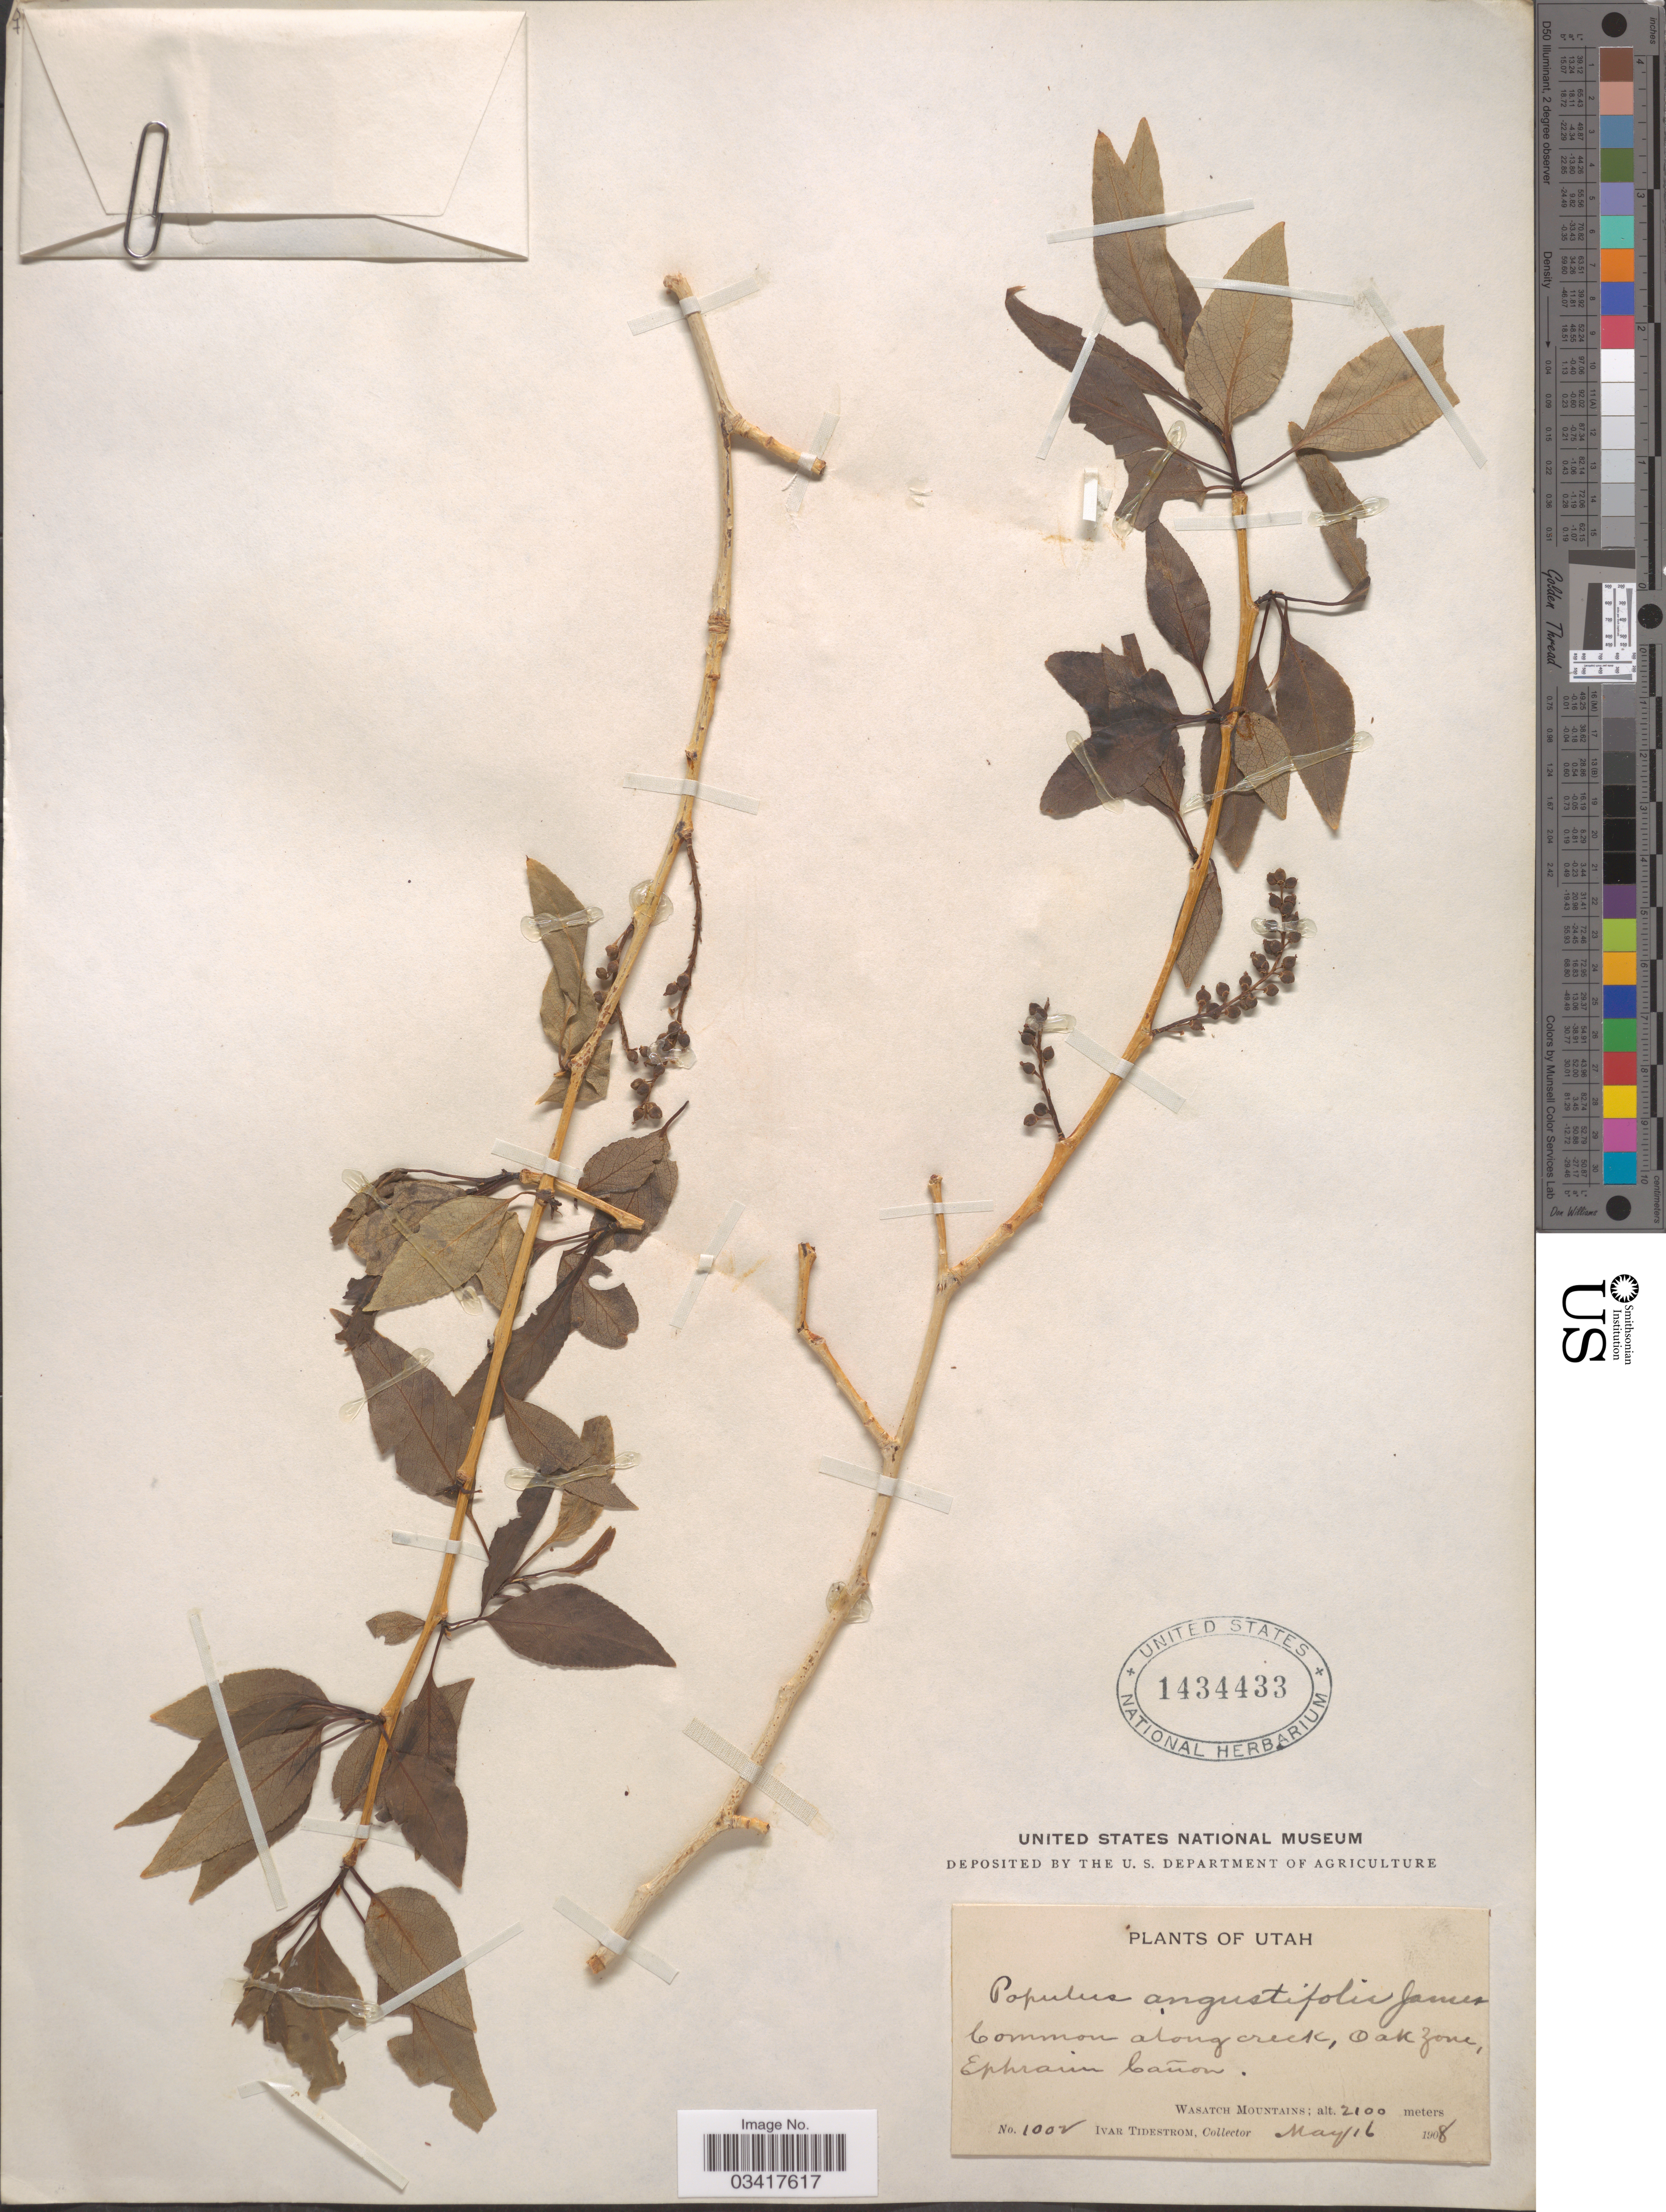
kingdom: Plantae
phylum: Tracheophyta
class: Magnoliopsida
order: Malpighiales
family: Salicaceae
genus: Populus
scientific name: Populus angustifolia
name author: E. James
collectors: I. F. Tidestrom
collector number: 1002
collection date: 1908-05-16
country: United States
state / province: Utah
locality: Oak Zone, Ephraim Cañon. Wasatch Mountains.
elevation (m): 2100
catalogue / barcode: US 1434433